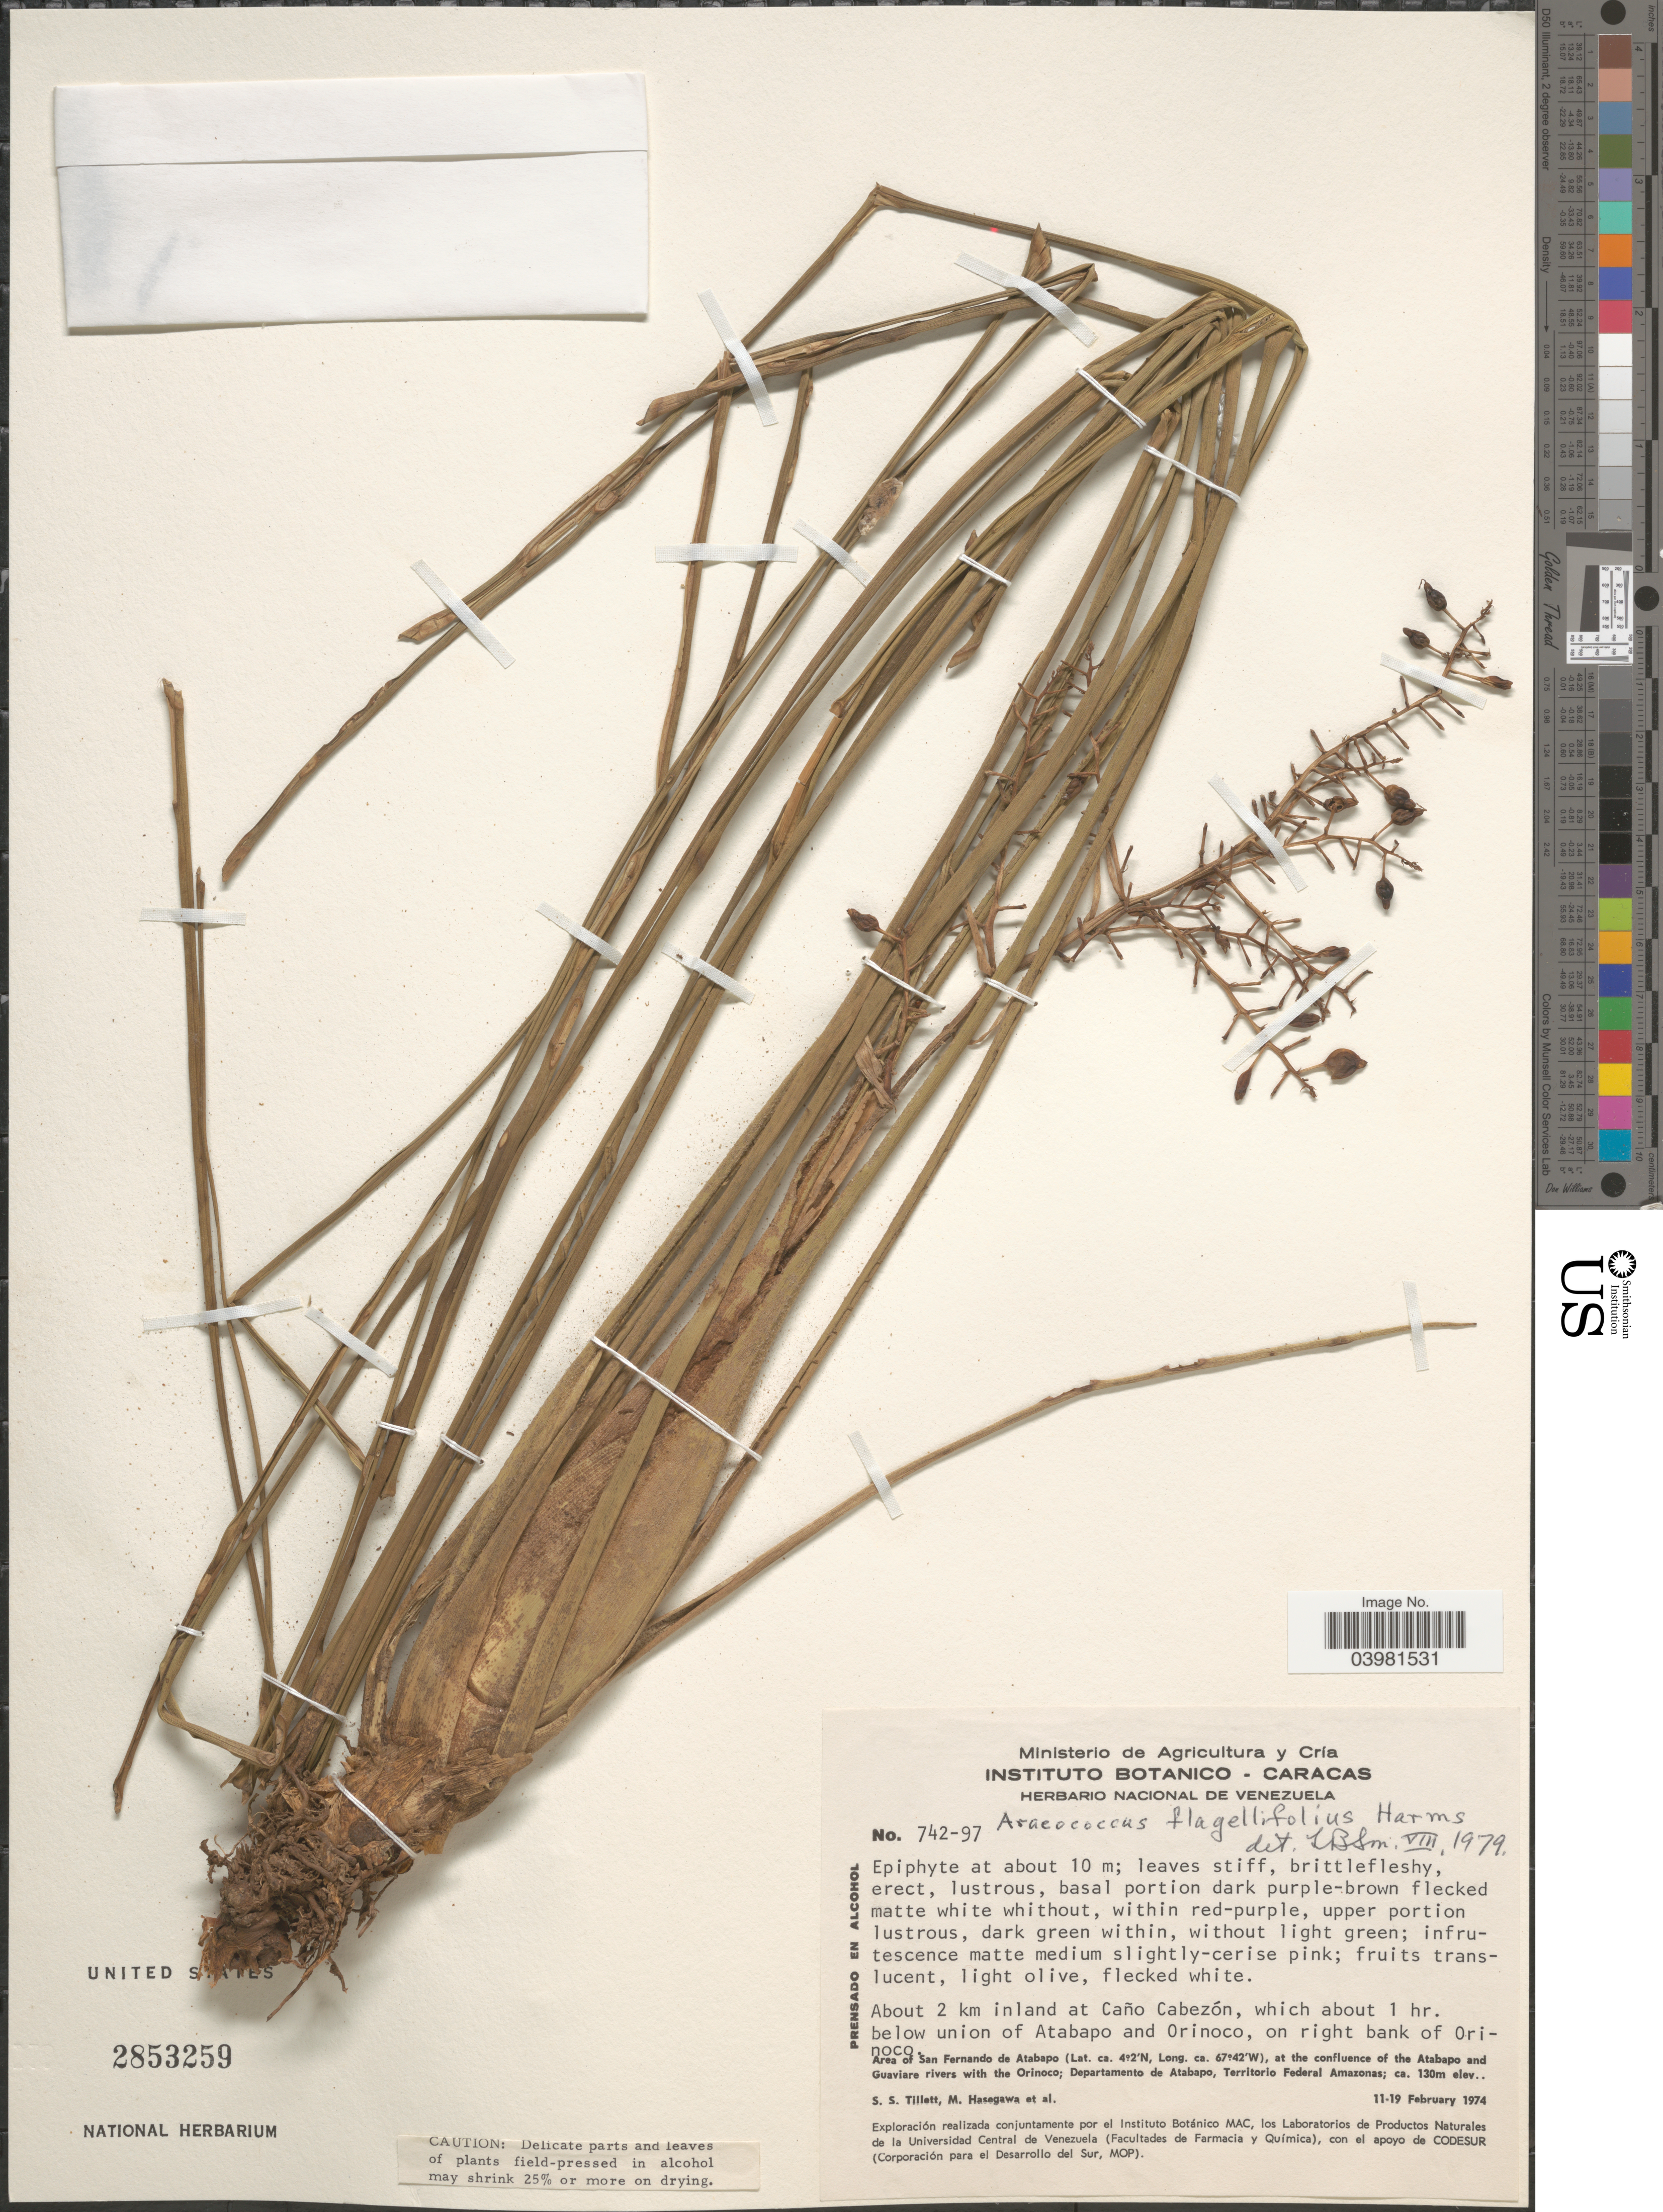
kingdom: Plantae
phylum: Tracheophyta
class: Liliopsida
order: Poales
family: Bromeliaceae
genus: Araeococcus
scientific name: Araeococcus flagellifolius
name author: Harms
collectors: S. S. Tillett, M. Hasegawa & et al.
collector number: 742-97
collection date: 1974-02-11/1974-02-19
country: Venezuela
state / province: Amazonas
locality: About 2 km inland at Caño Cabezón, which about 1 hr. below union of Atabapo and Orinoco, on right bank of Orinoco. Area of San Fernando de Atabapo, at the confluence of the Atabapo and Guaviare rivers with the Orinoco; Departamento de Atabapo, Territorio Federal Amazonas.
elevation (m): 130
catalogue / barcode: US 2853259